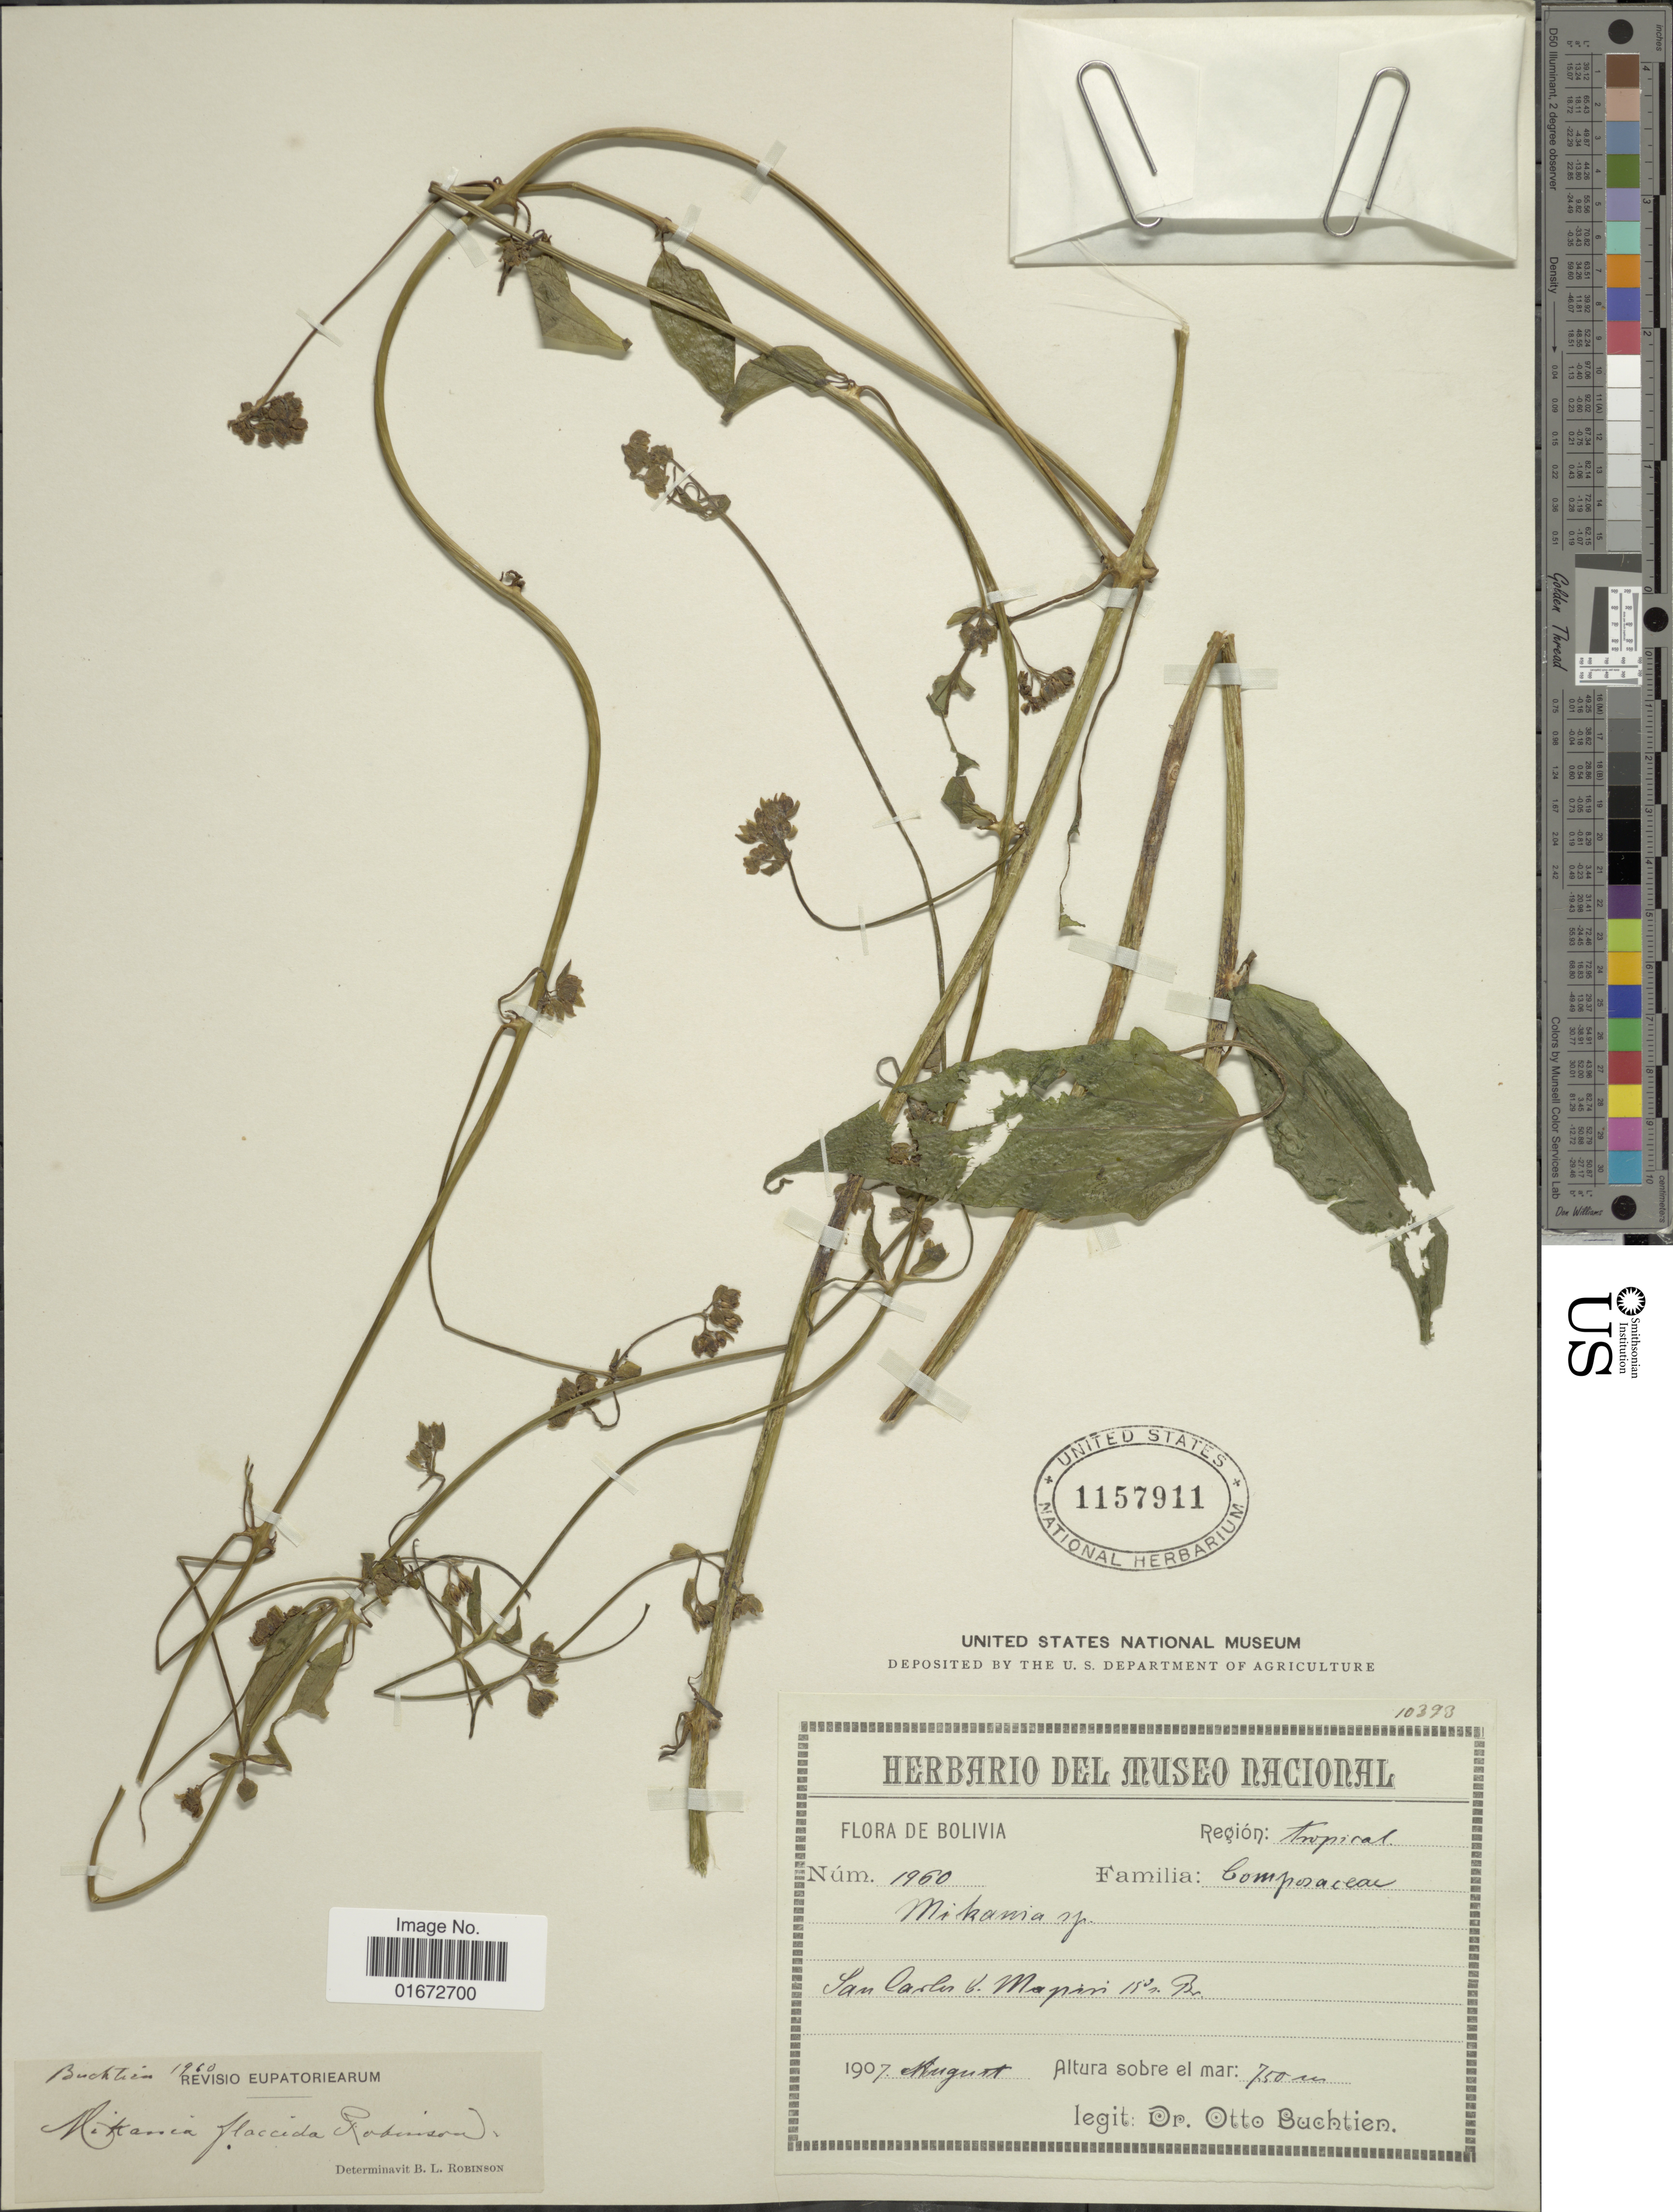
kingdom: Plantae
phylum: Tracheophyta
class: Magnoliopsida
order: Asterales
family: Asteraceae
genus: Mikania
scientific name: Mikania flaccida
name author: B.L. Rob.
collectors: O. Buchtien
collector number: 1960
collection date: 1907-08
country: Bolivia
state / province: La Paz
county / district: Mapiri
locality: Región: tropical. San Carlos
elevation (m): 750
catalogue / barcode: US 1157911